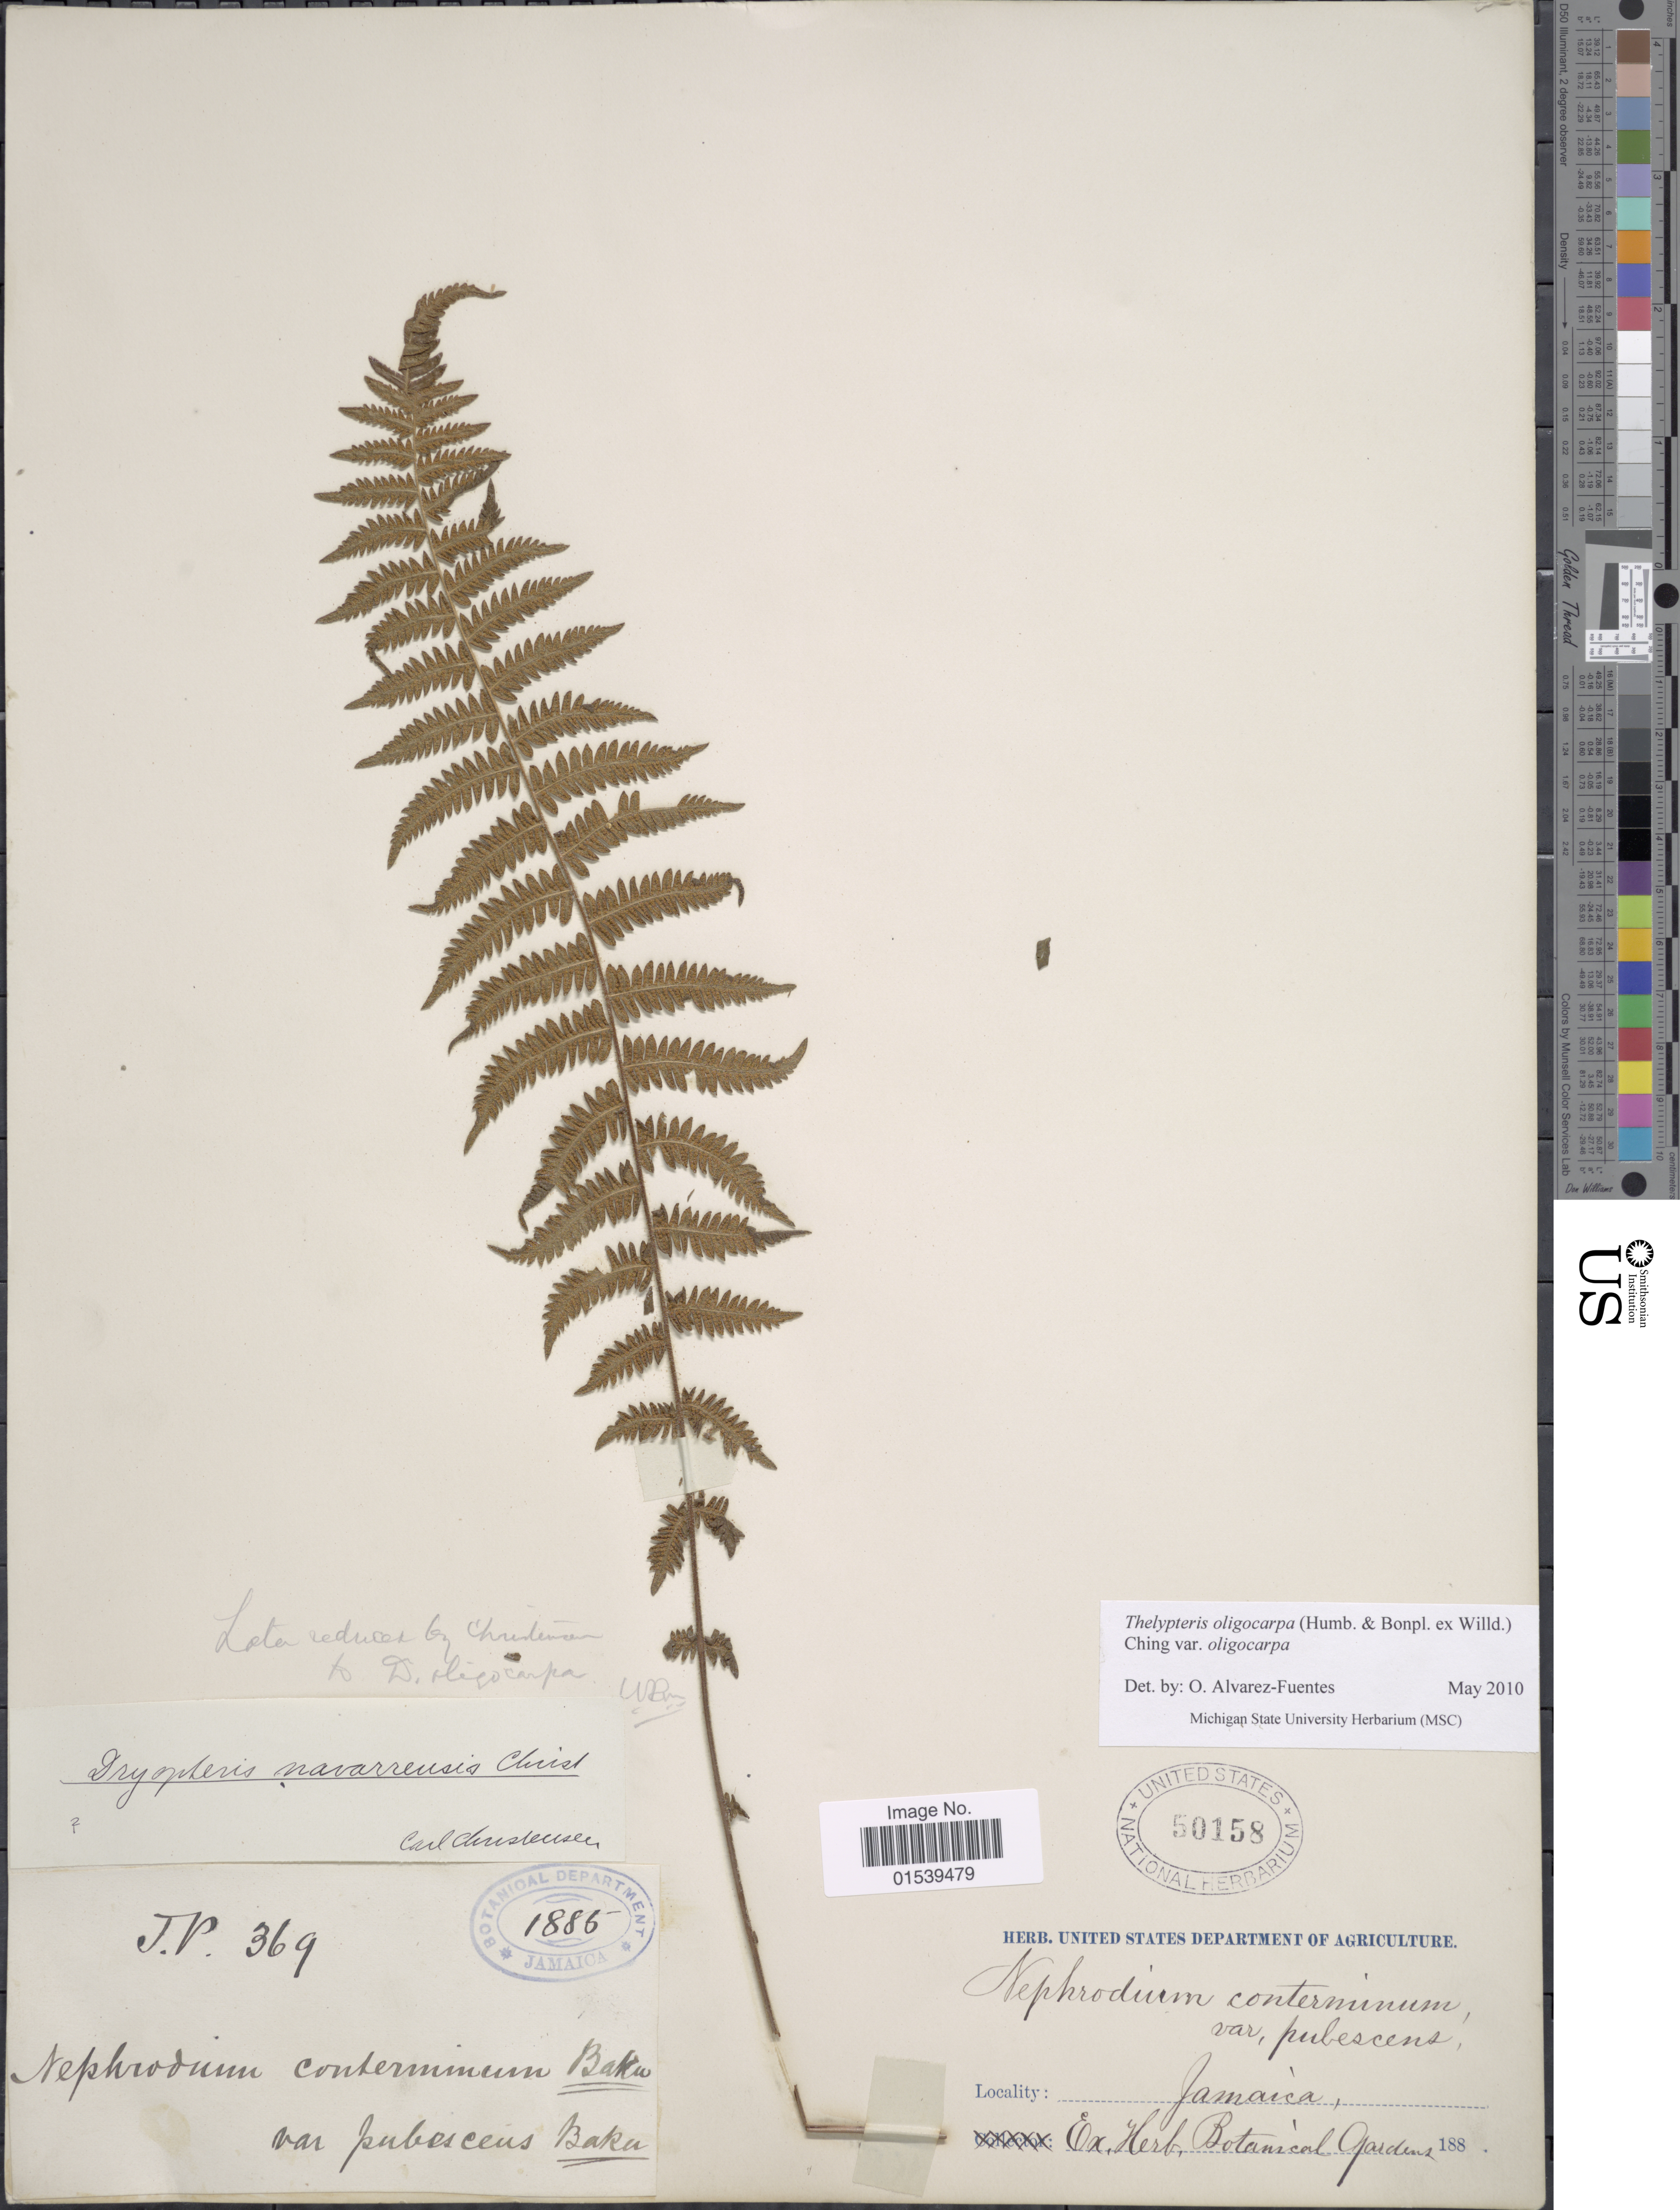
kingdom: Plantae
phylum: Tracheophyta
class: Polypodiopsida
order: Polypodiales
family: Thelypteridaceae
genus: Amauropelta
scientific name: Amauropelta oligocarpa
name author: (Humb. & Bonpl. ex Willd.) Pic. Serm.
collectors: J.P.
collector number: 369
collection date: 1885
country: Jamaica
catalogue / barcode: US 50158